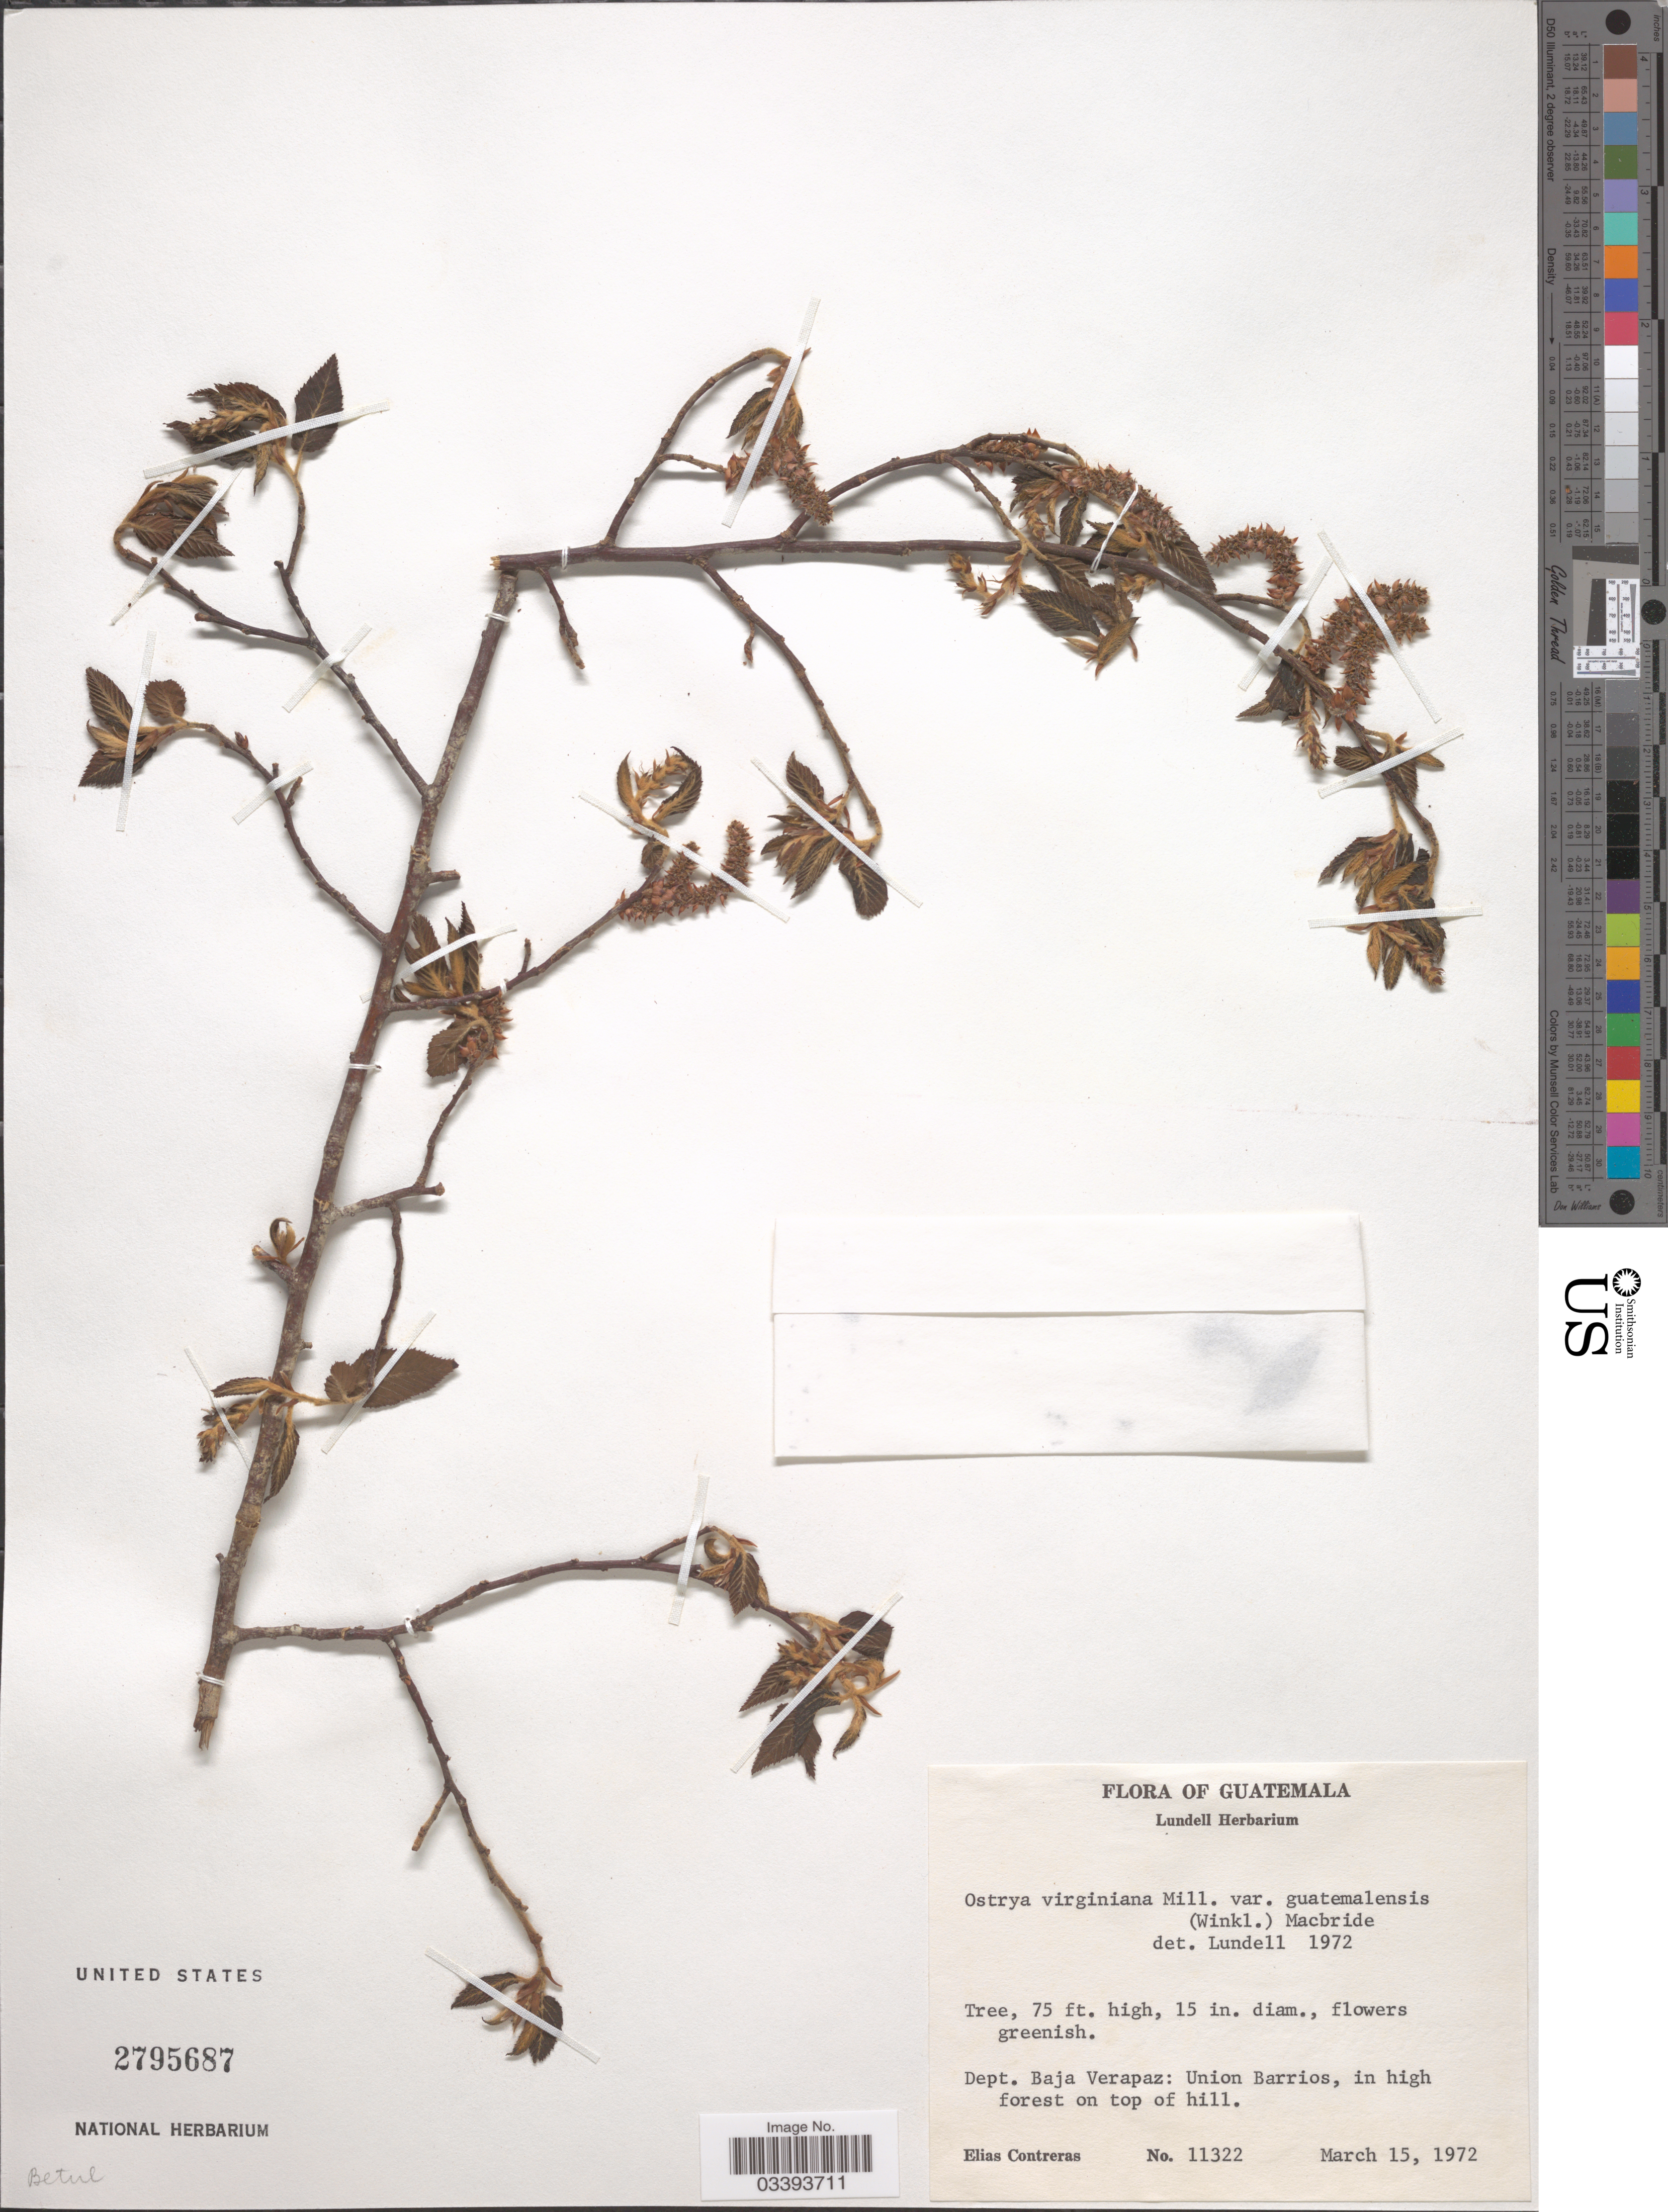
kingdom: Plantae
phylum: Tracheophyta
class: Magnoliopsida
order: Fagales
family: Betulaceae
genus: Ostrya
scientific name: Ostrya virginiana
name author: (Mill.) K. Koch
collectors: E. Contreras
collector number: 11322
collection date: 1972-03-15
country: Guatemala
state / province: Baja Verapaz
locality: Dept. Baja Verapaz: Union Barrios.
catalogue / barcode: US 2795687